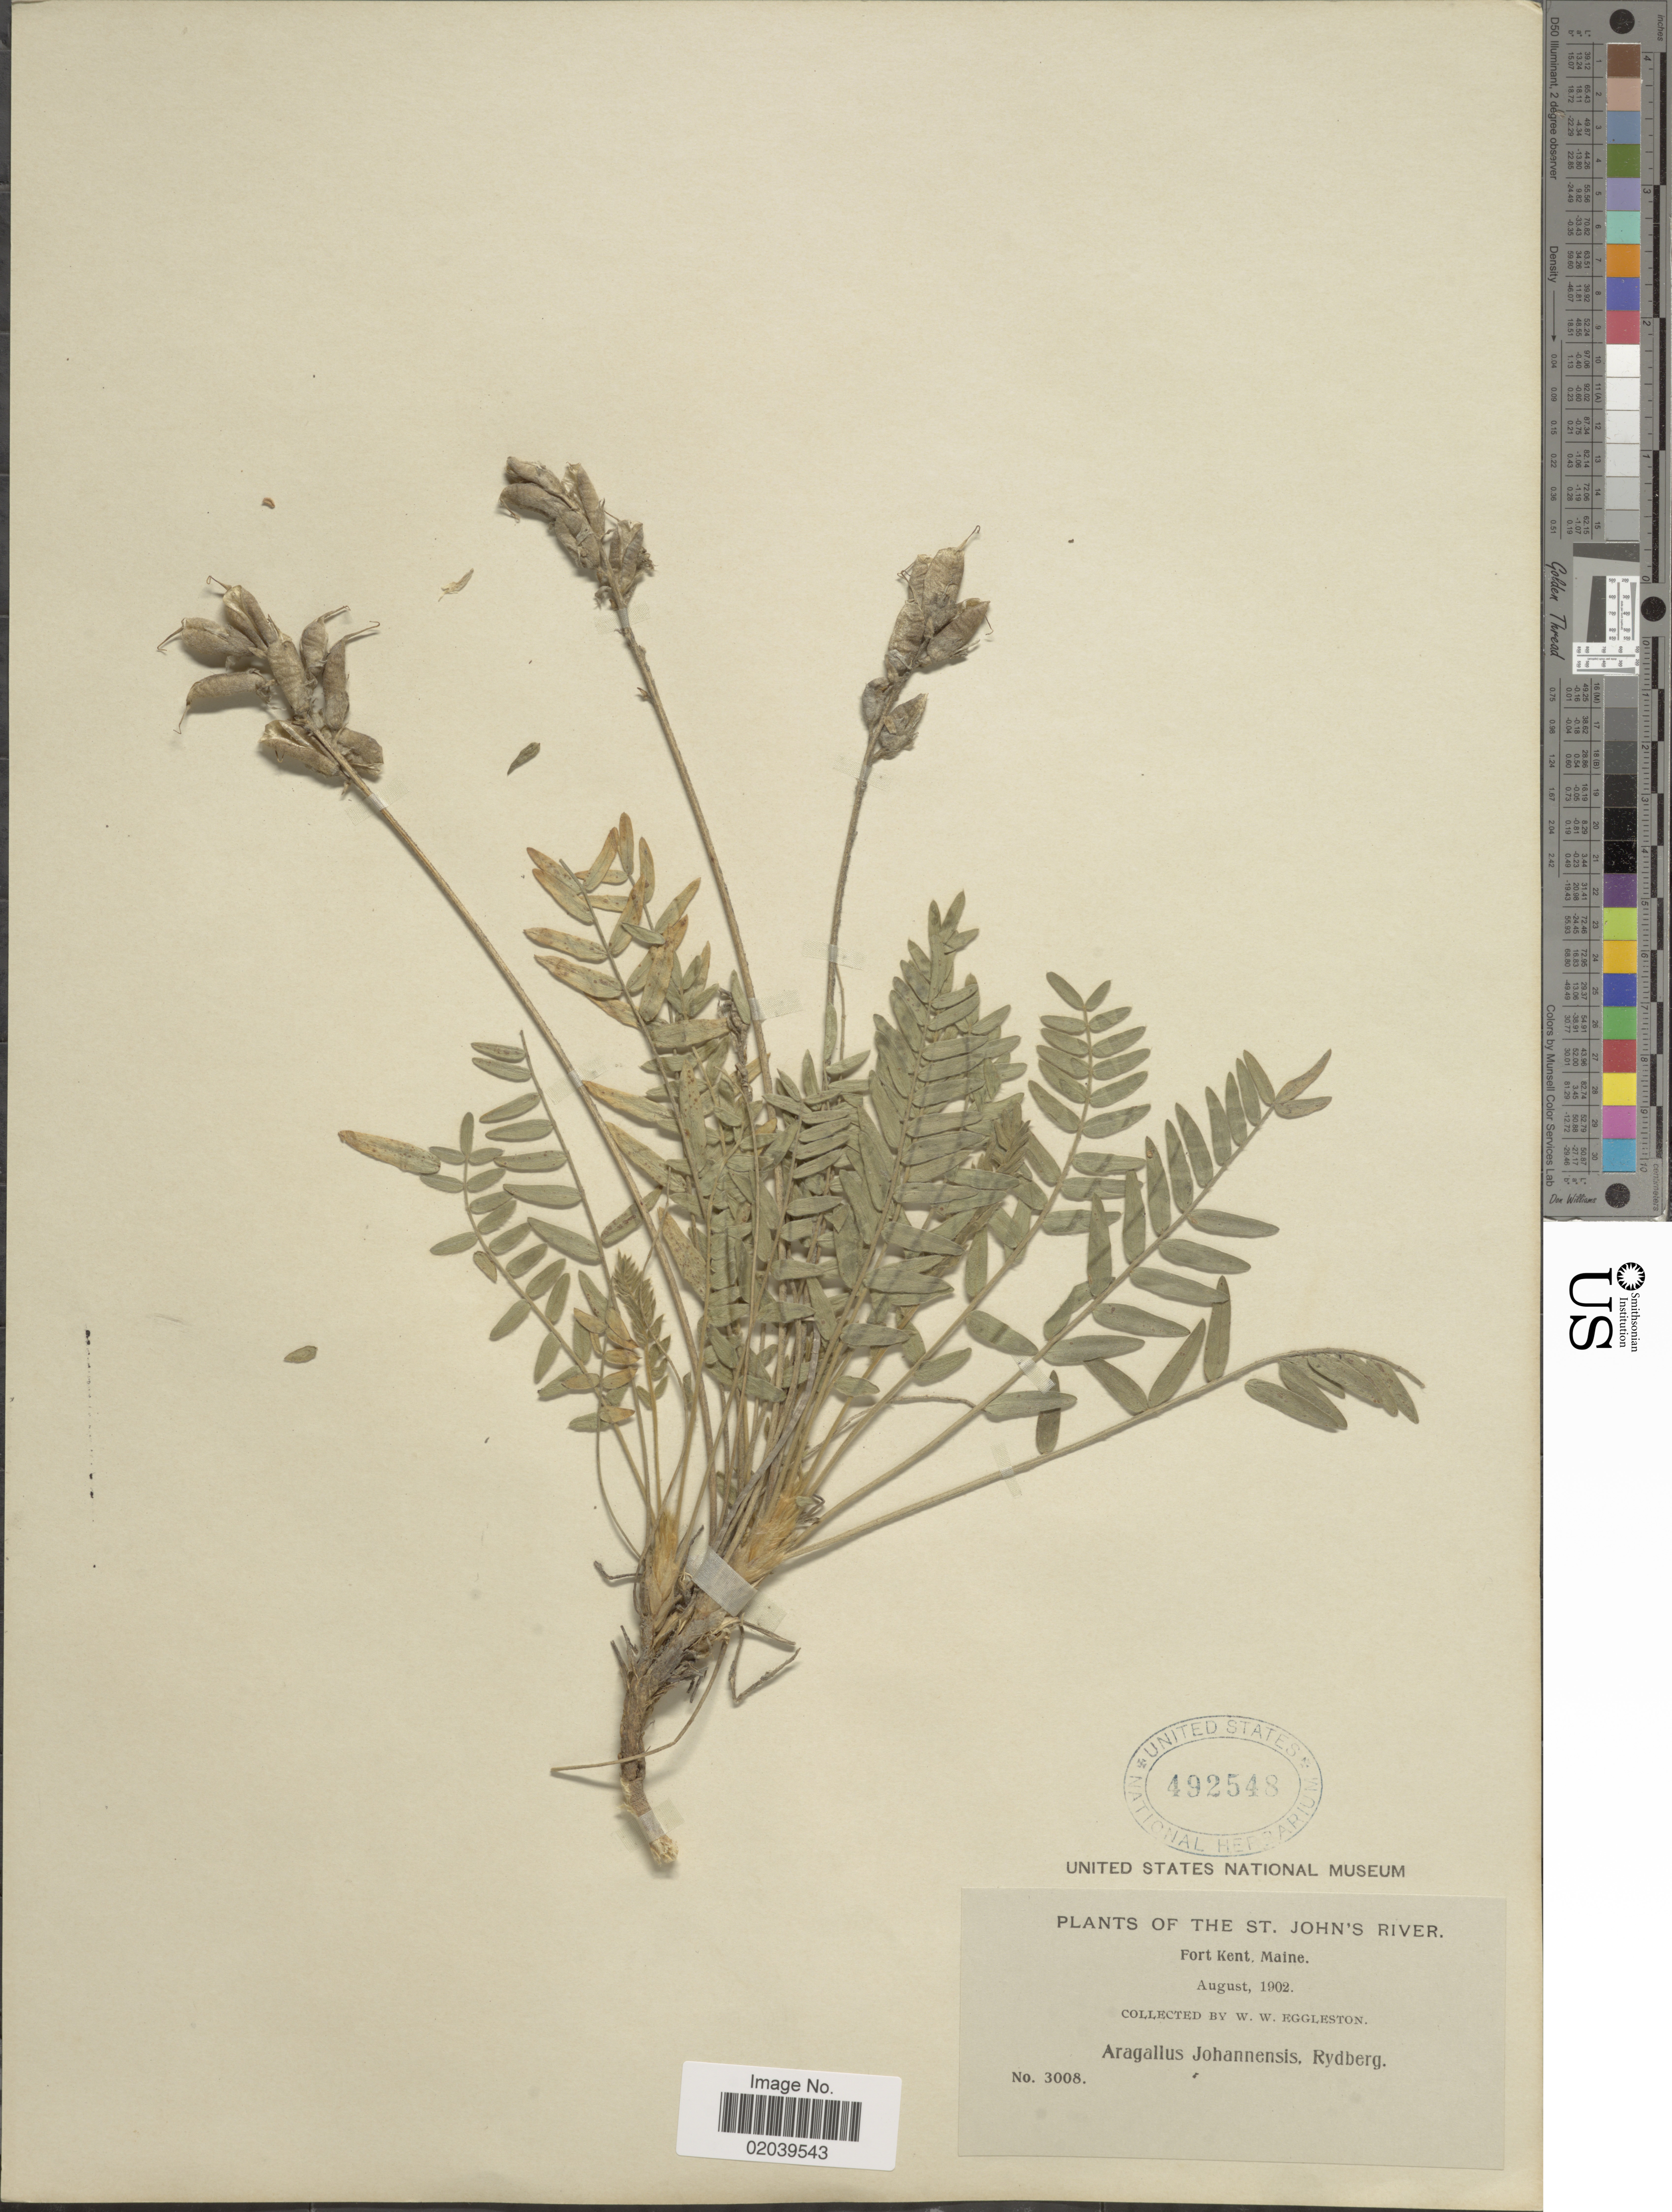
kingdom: Plantae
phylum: Tracheophyta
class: Magnoliopsida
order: Fabales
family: Fabaceae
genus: Oxytropis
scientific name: Oxytropis campestris var. johannensis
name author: Fernald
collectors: W. W. Eggleston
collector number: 3008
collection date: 1902-08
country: United States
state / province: Maine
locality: The St. John's River, Fort Kent, Maine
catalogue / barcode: US 492548